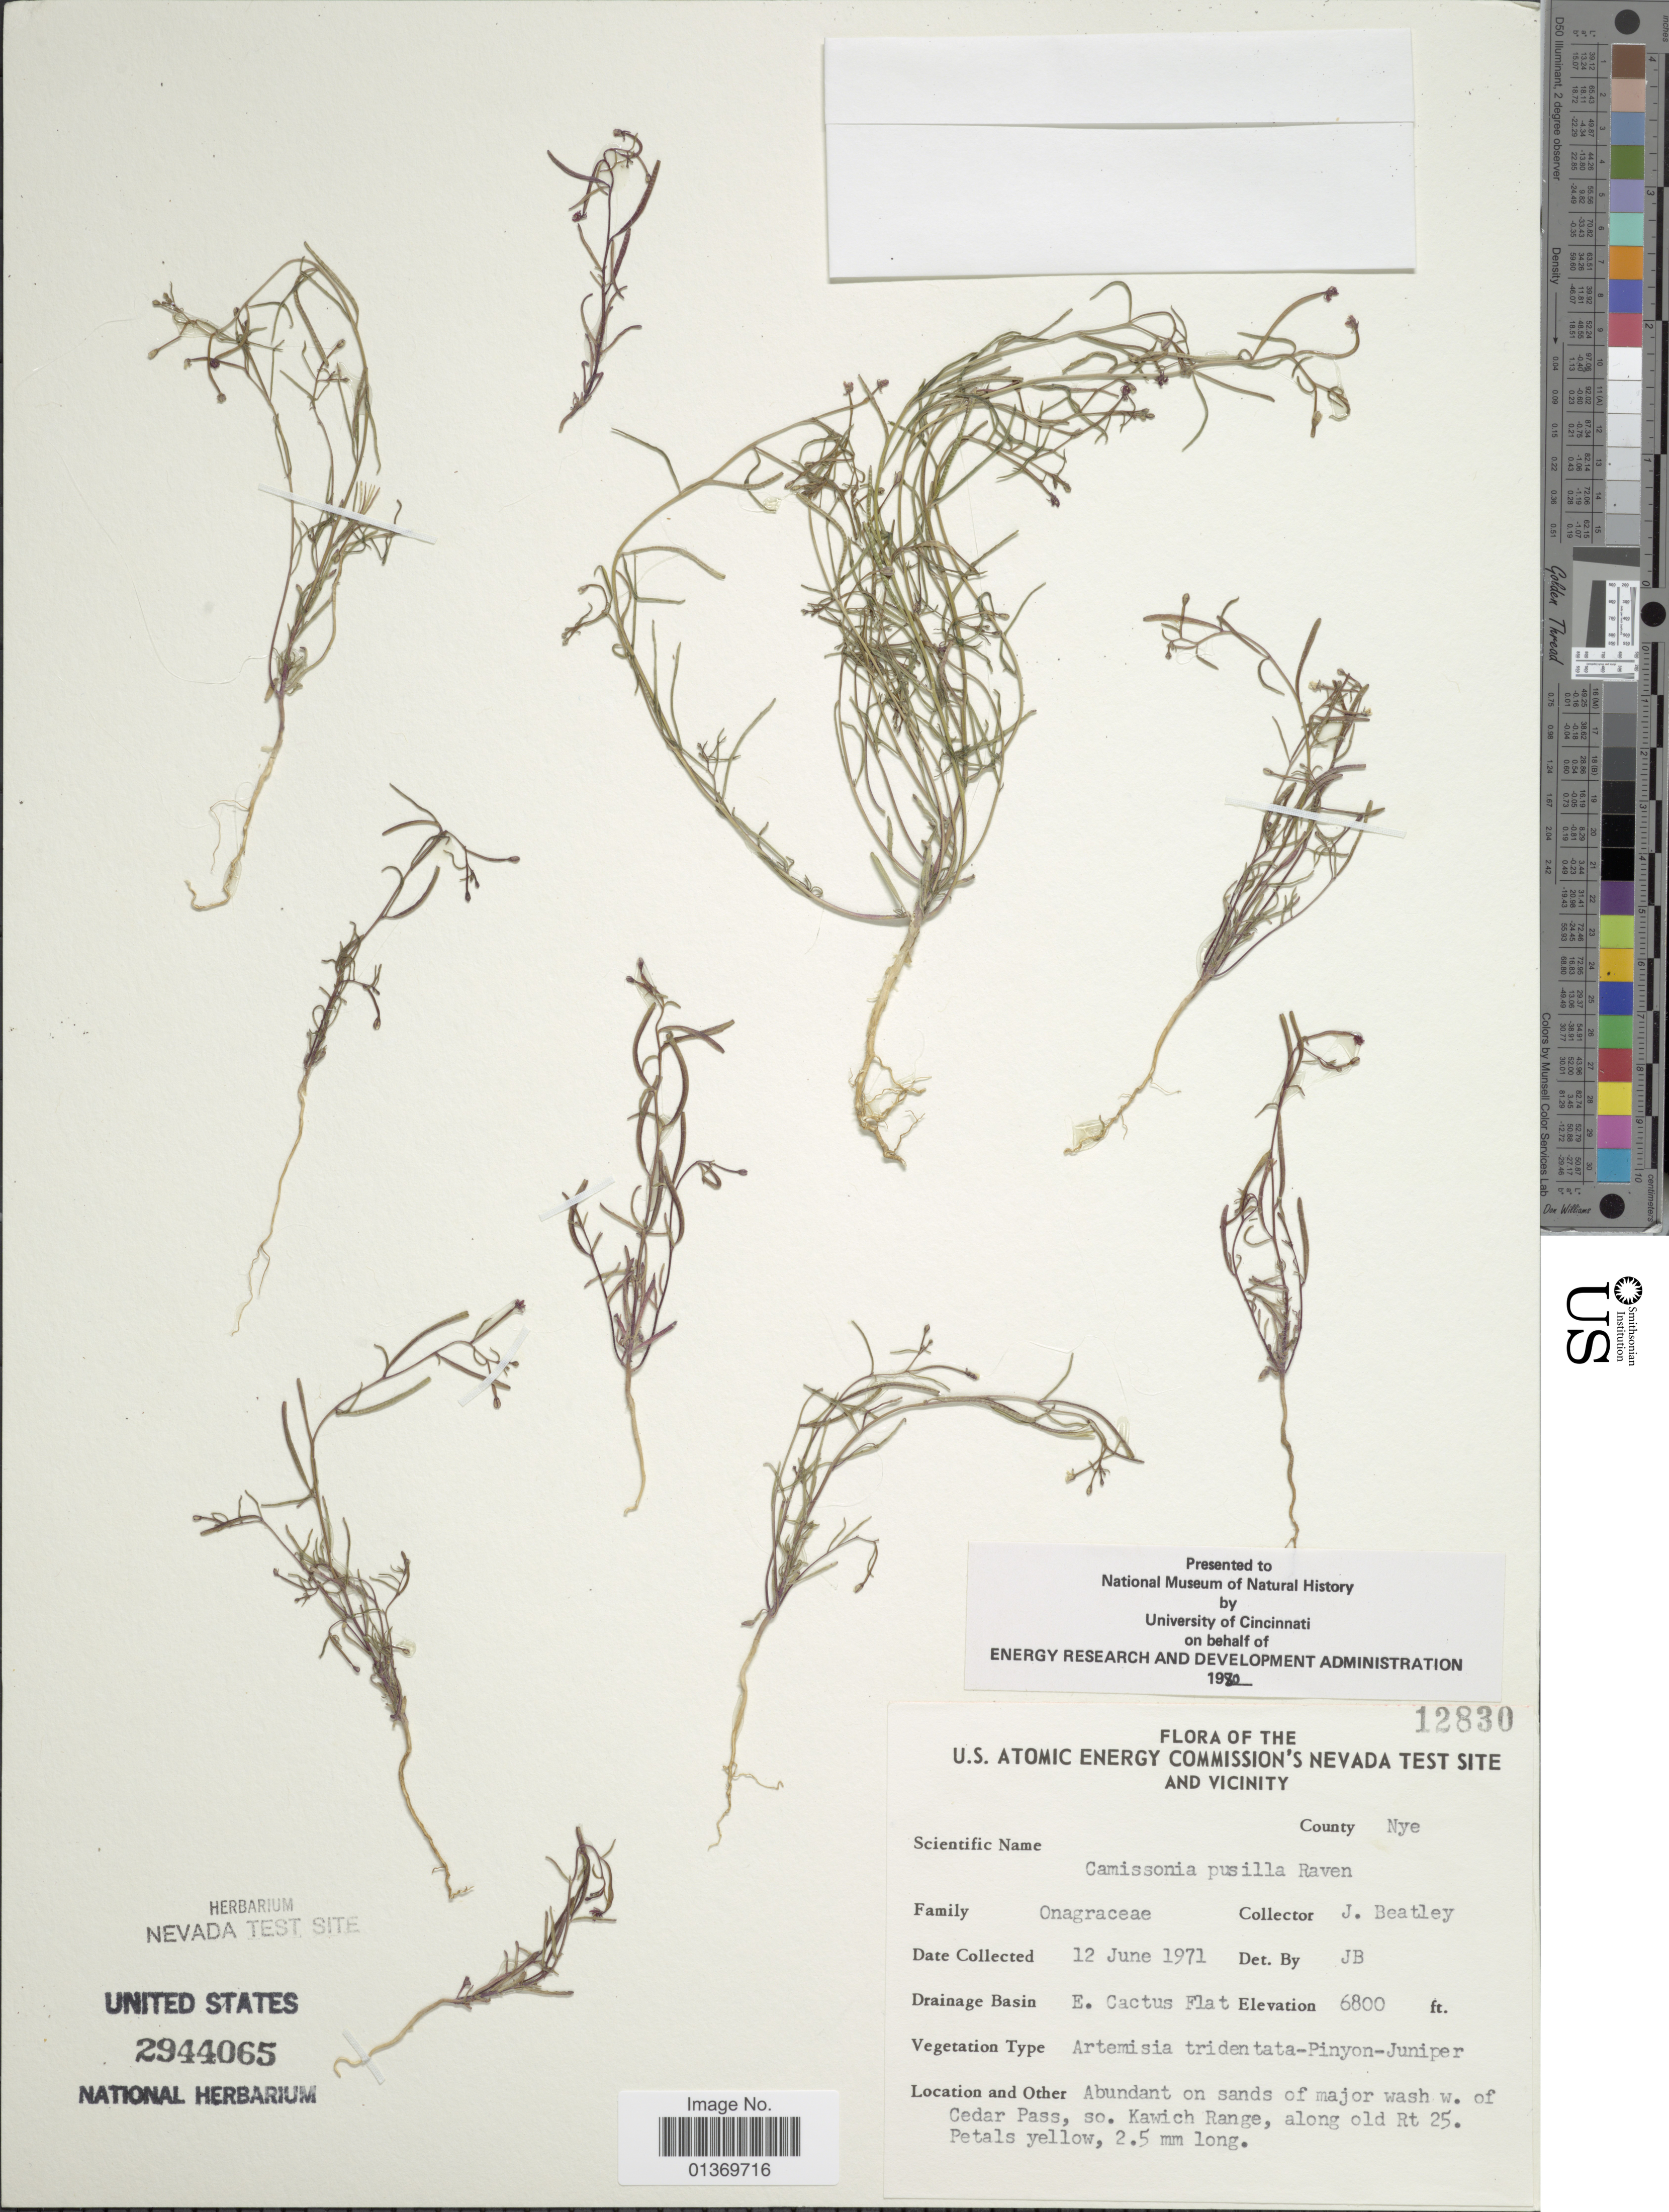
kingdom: Plantae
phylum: Tracheophyta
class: Magnoliopsida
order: Myrtales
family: Onagraceae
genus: Camissonia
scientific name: Camissonia pusilla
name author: P.H. Raven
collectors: J. C. Beatley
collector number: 12830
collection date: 1971-06-12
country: United States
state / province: Nevada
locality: U. S. Atomic Energy Commission's Nevada Test Site and Vicinity, County Nye, E. Cactus Flat, Abundant on sands of major wash w. of Cedar Pass, so. Kawich Range, along old Rt 25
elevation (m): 2073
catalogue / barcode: US 2944065